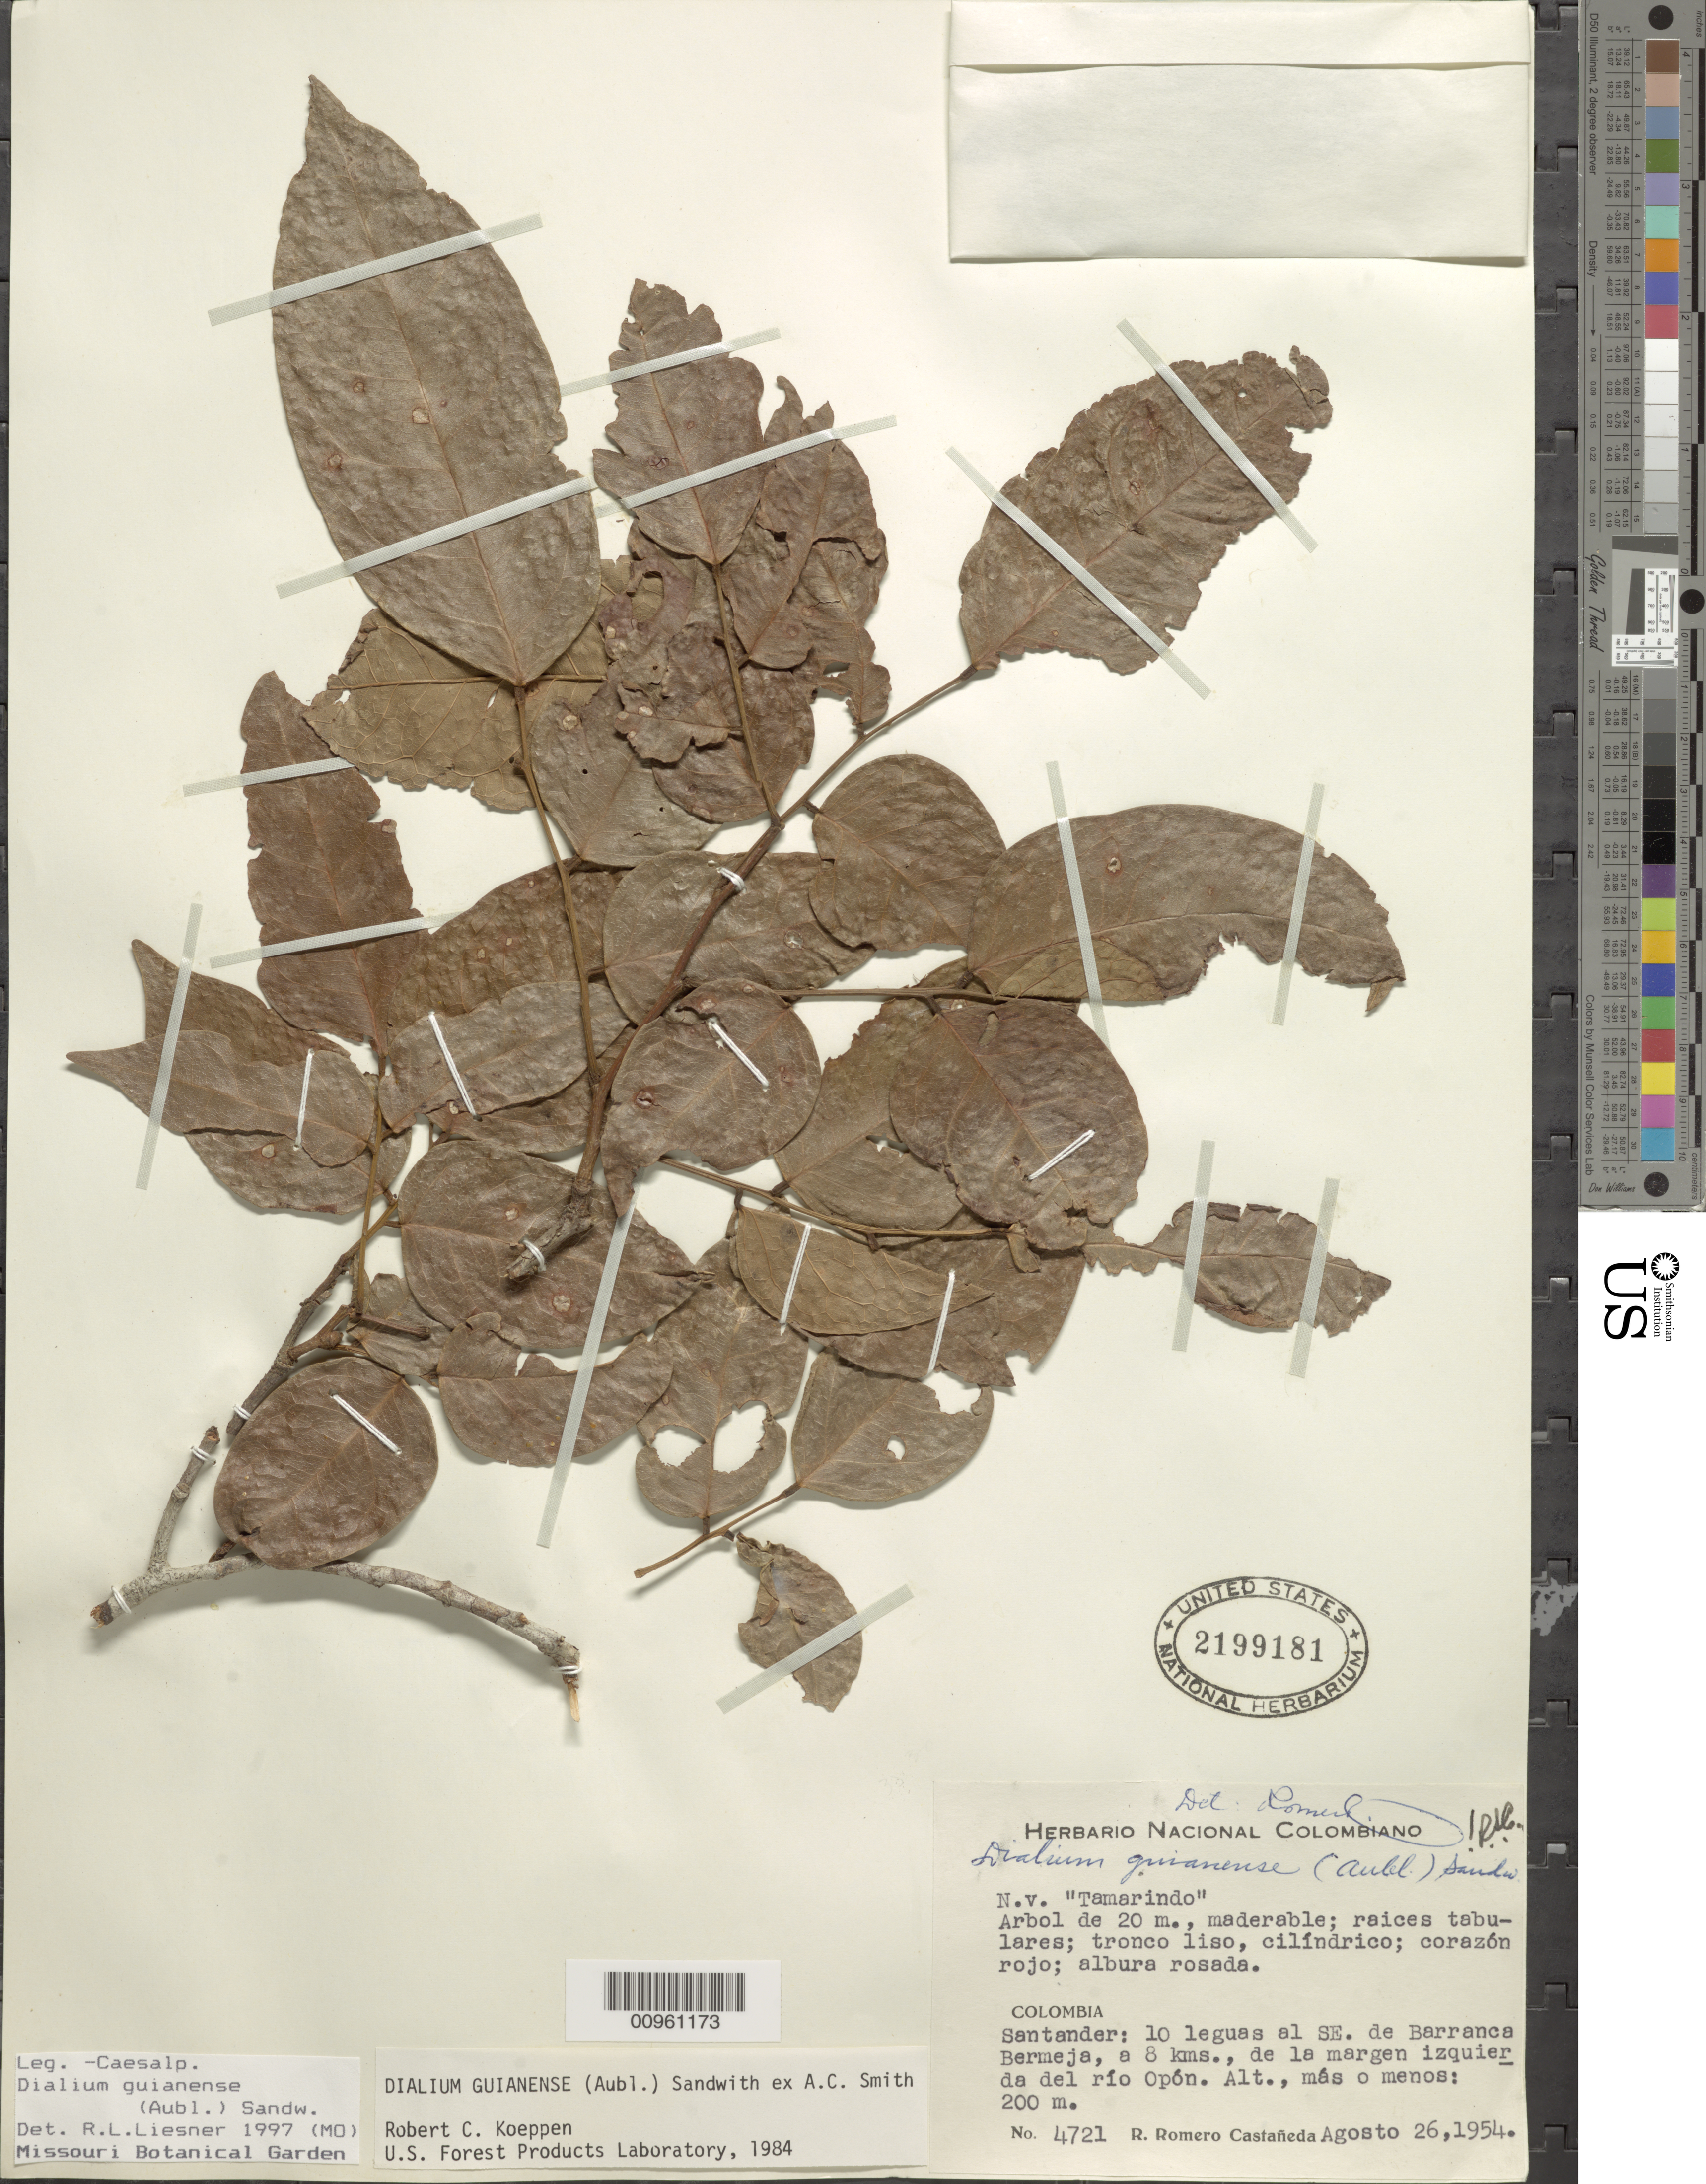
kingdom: Plantae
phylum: Tracheophyta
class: Magnoliopsida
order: Fabales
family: Fabaceae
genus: Dialium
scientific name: Dialium guianense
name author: (Aubl.) Sandwith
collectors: R. Romero Castañeda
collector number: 4721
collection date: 1954-08-26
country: Colombia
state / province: Santander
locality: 10 leguas al SE de Barranca Bermeja, a 8kms, de la margen izquierda del rio Opon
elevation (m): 200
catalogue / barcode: US 2199181